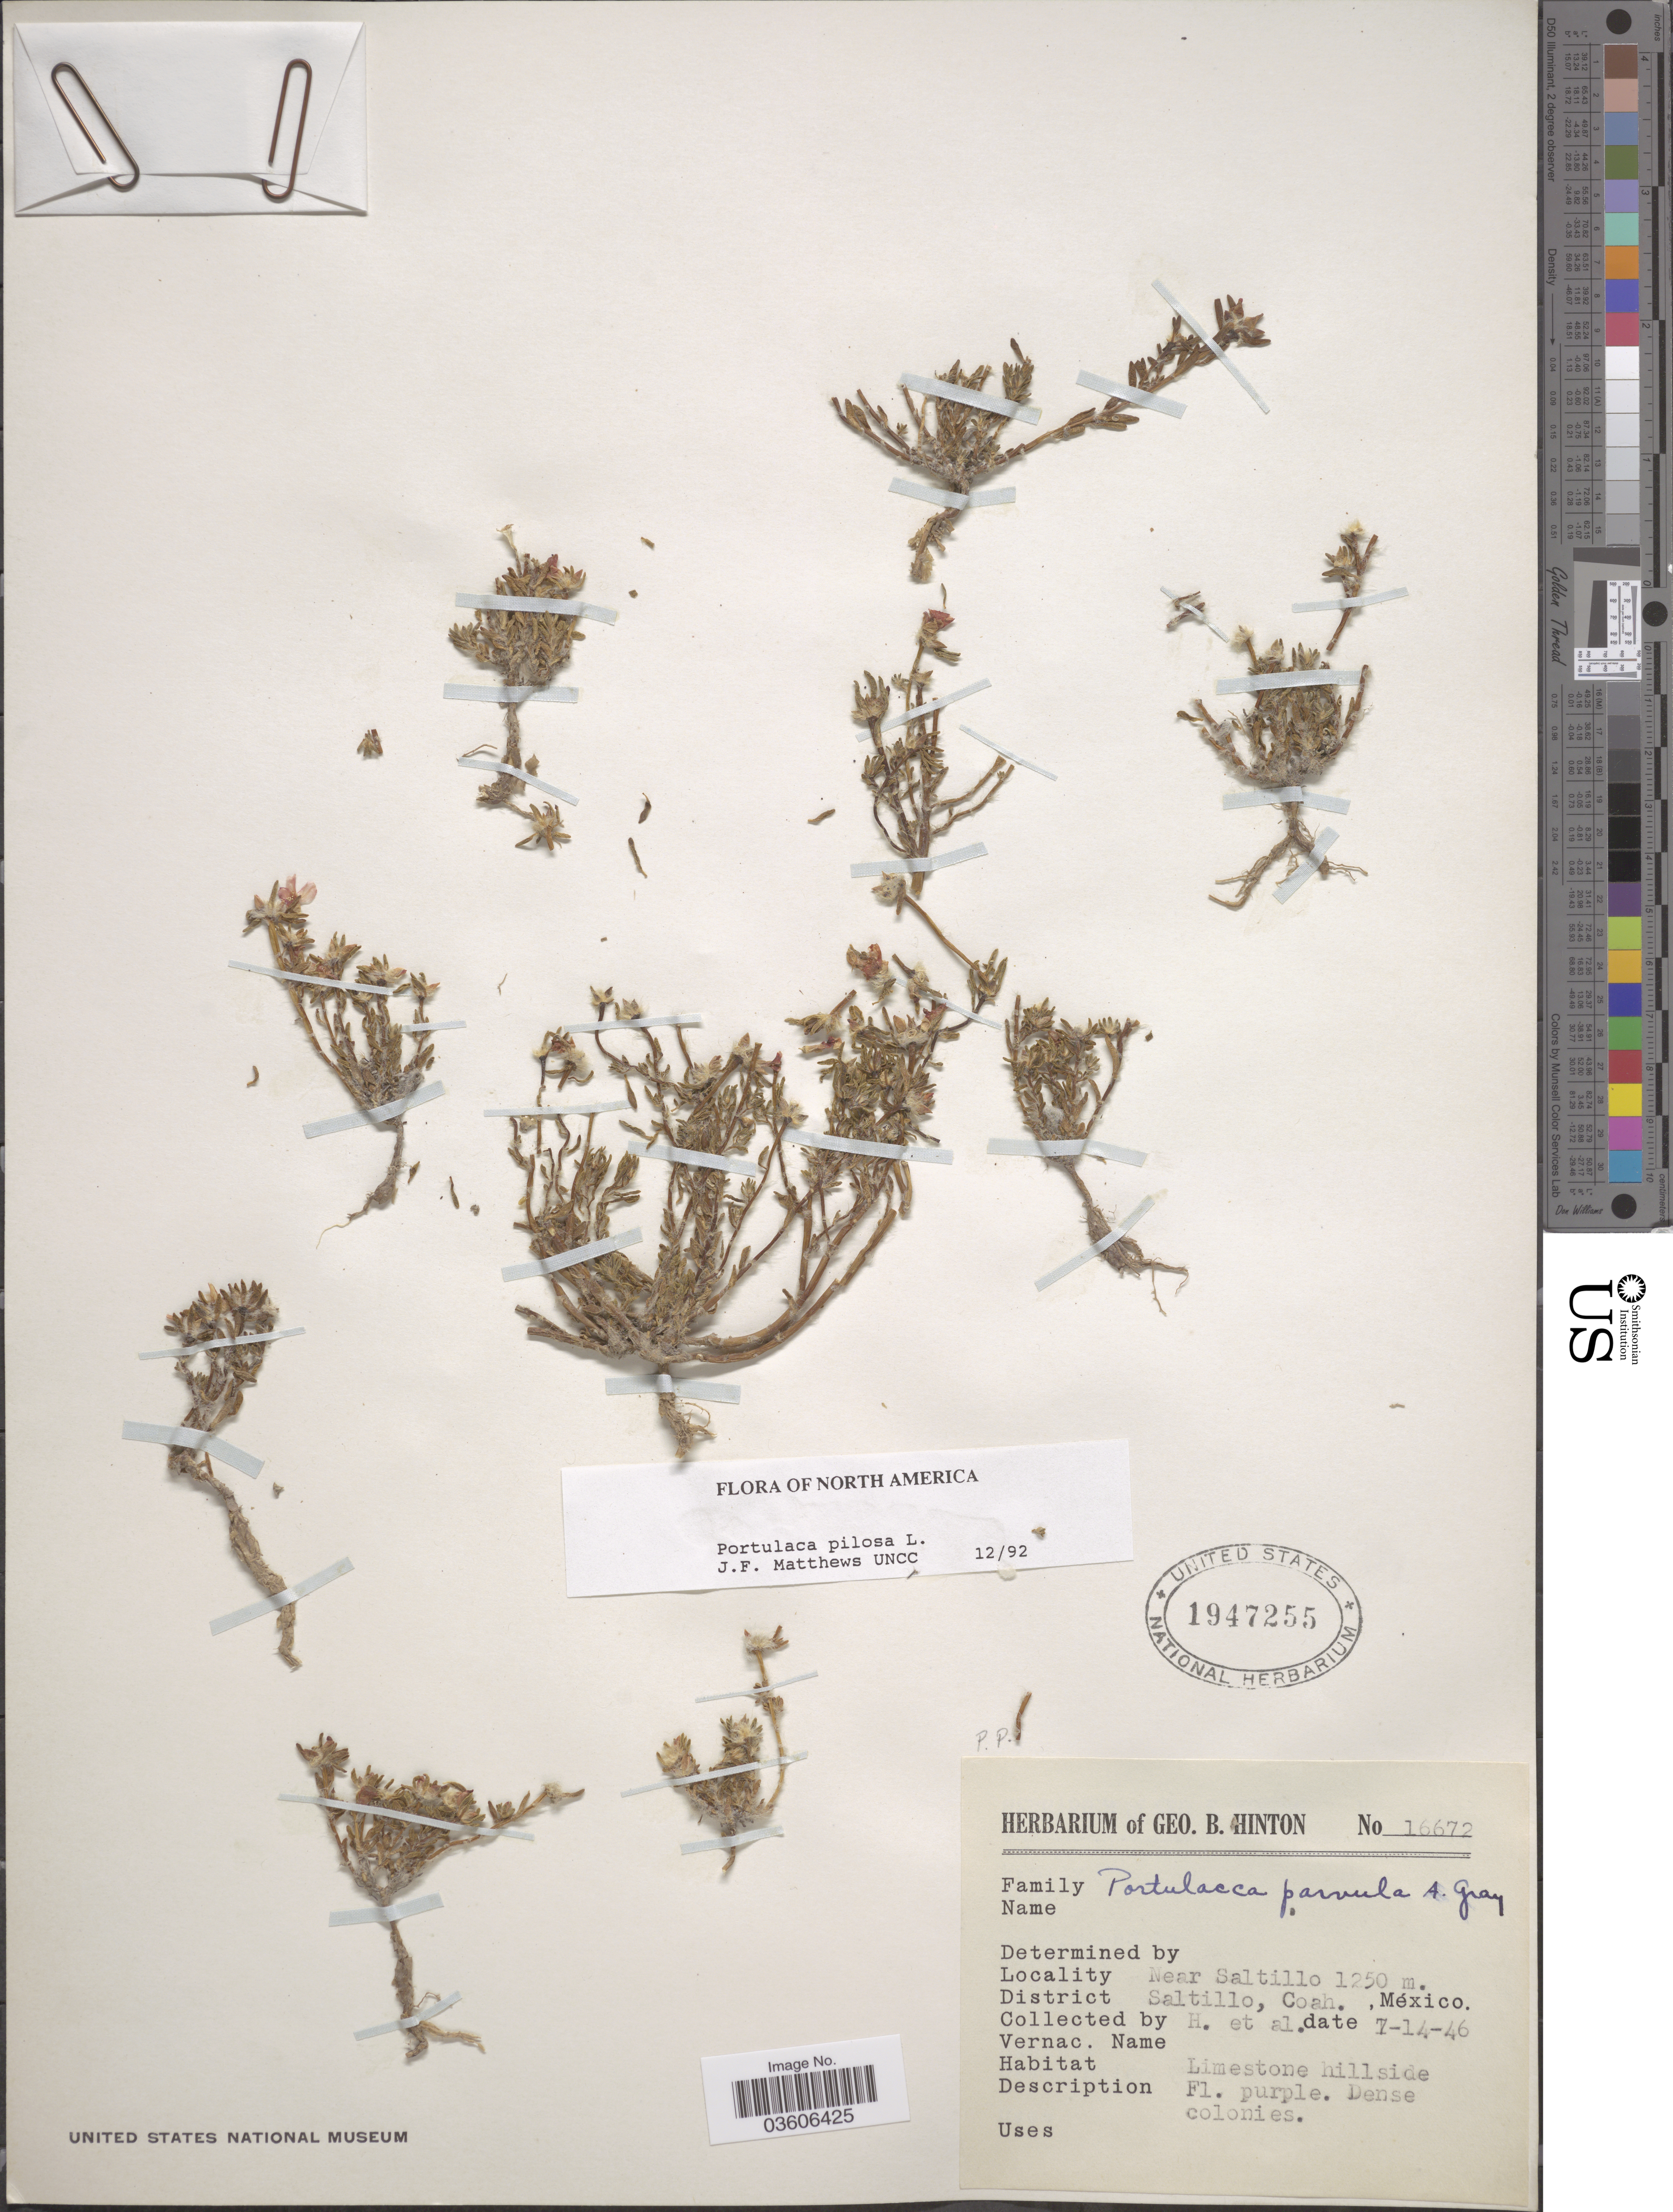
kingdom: Plantae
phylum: Tracheophyta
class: Magnoliopsida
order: Caryophyllales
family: Portulacaceae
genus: Portulaca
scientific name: Portulaca pilosa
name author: L.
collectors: G. B. Hinton & et al.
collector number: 16672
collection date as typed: Transcribed d/m/y: 14/5/46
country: Mexico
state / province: Coahuila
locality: Near Saltillo. District Saltillo.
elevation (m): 1250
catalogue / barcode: US 1947255